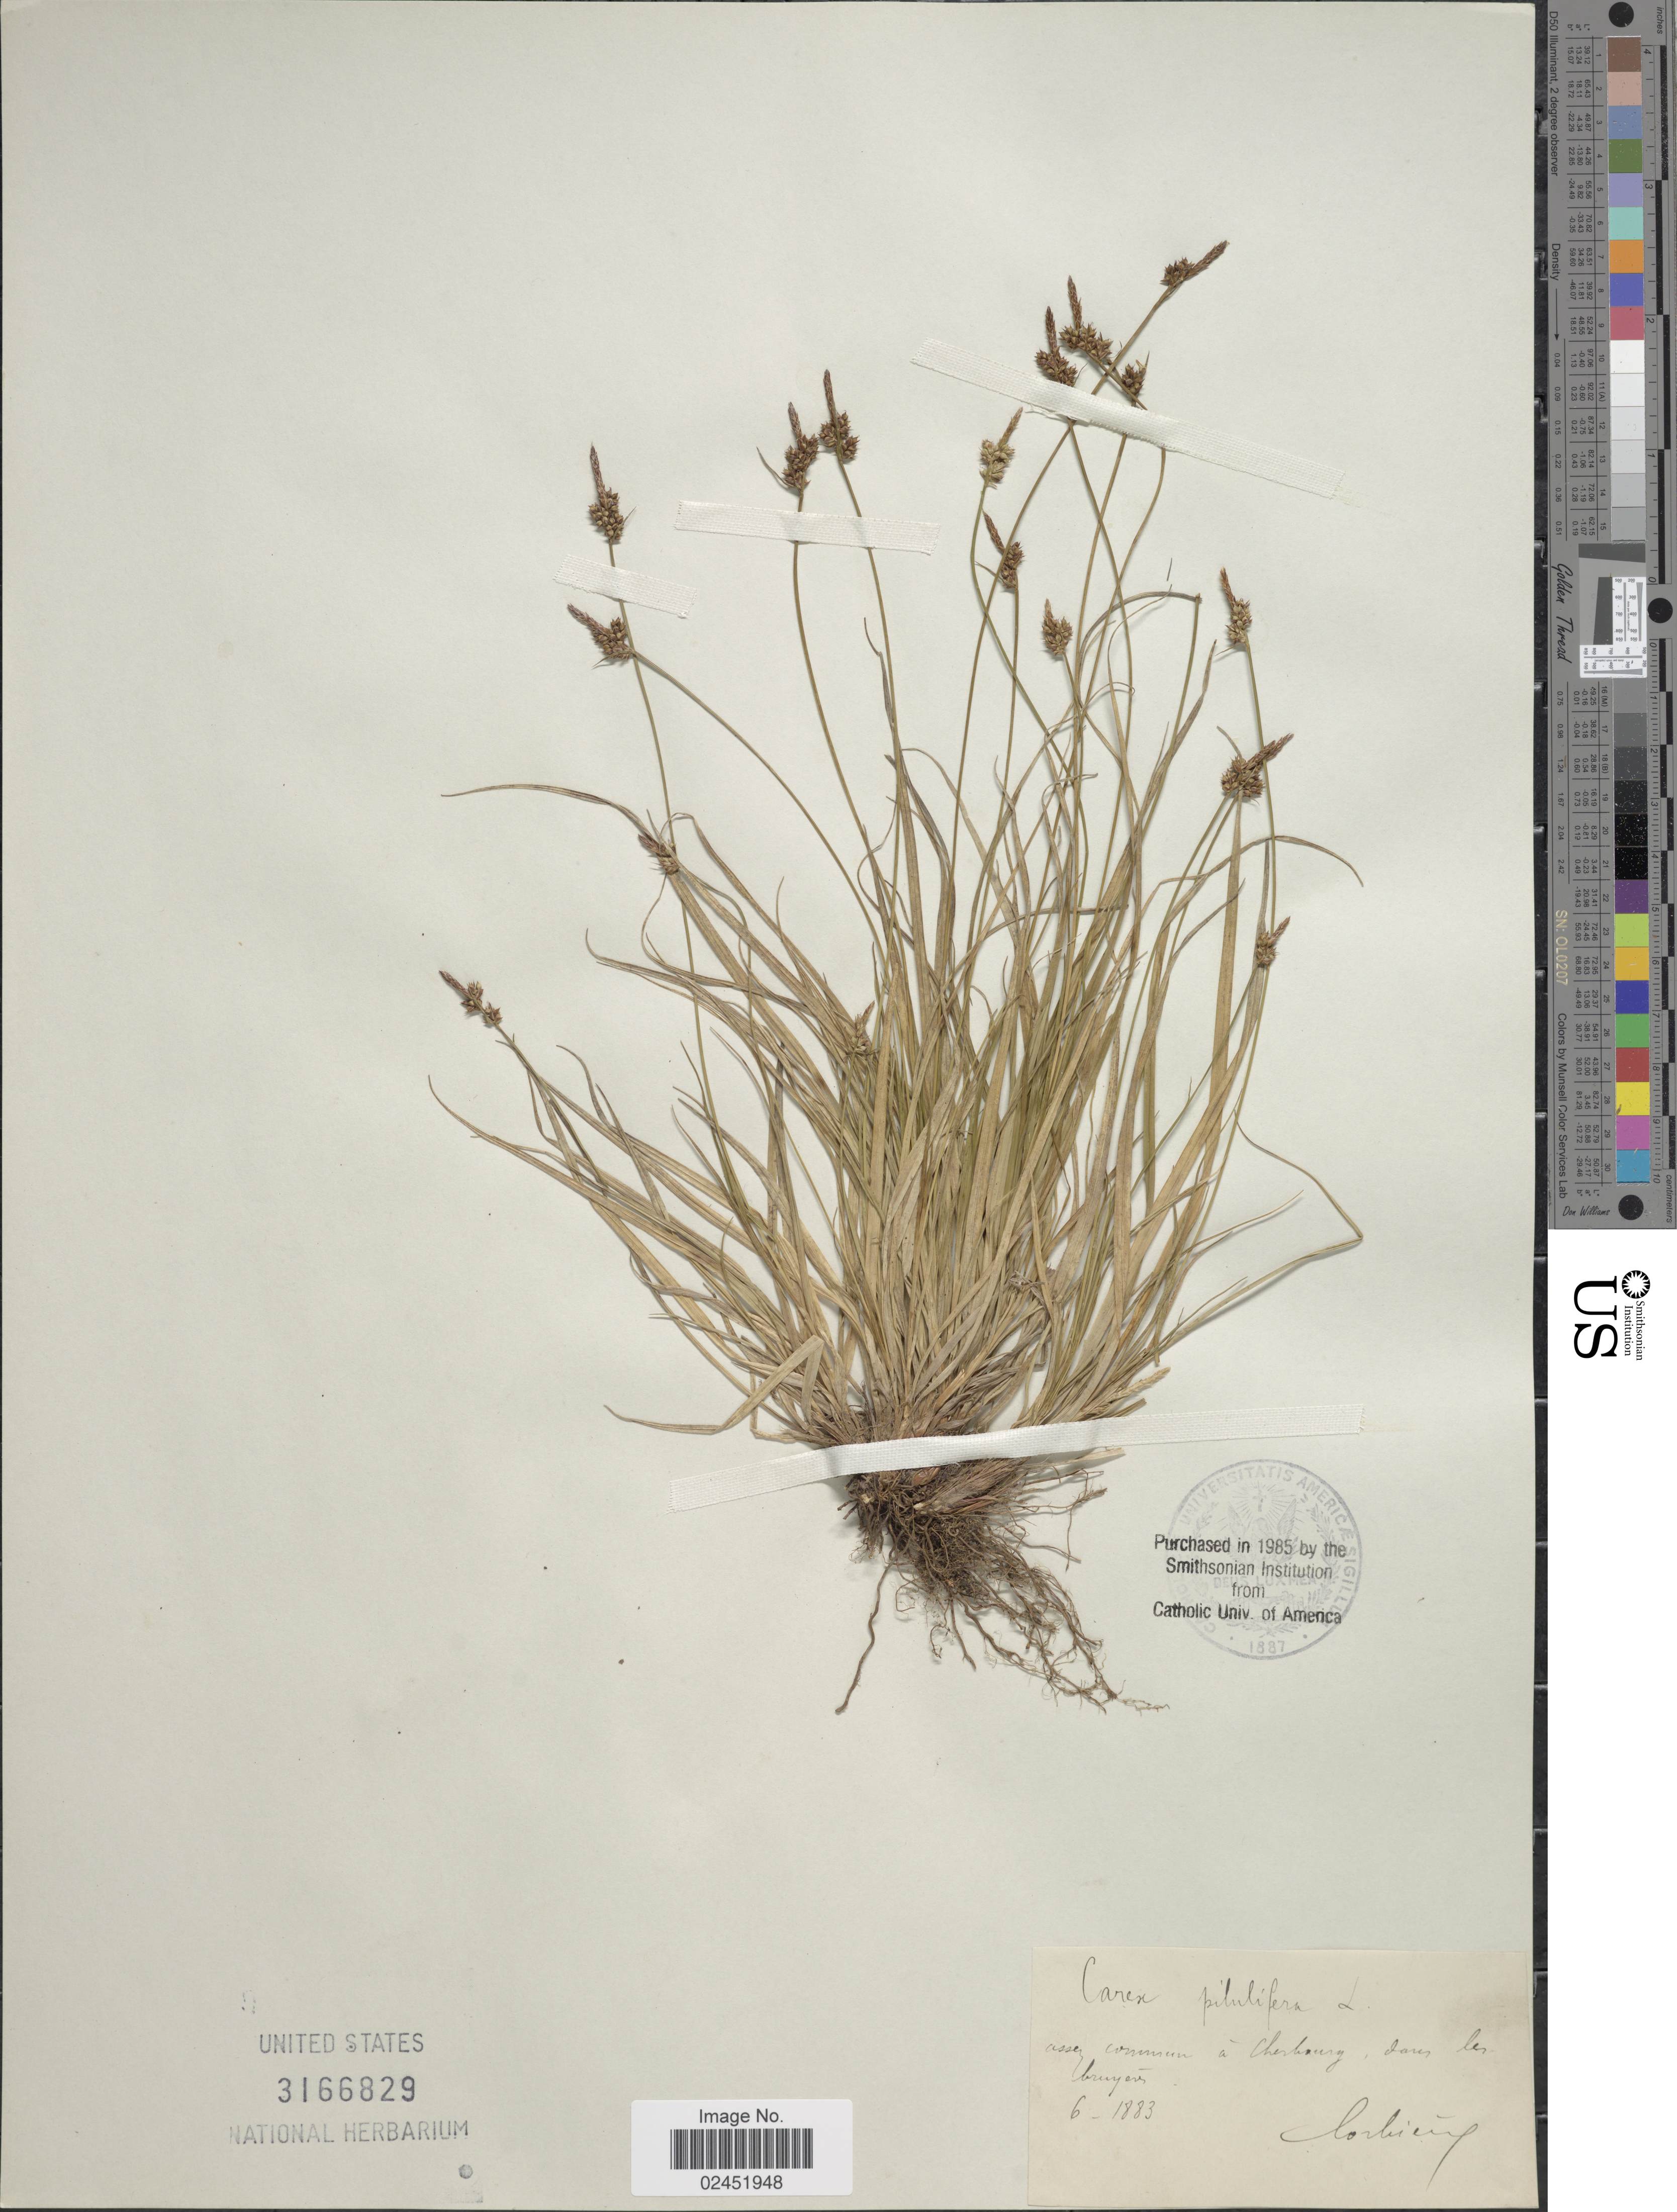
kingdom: Plantae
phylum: Tracheophyta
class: Liliopsida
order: Poales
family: Cyperaceae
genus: Carex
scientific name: Carex pilulifera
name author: L.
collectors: L. Corbière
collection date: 1883-06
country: France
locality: Assey commun á Cherbourg, dans les bruyeres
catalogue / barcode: US 3166829